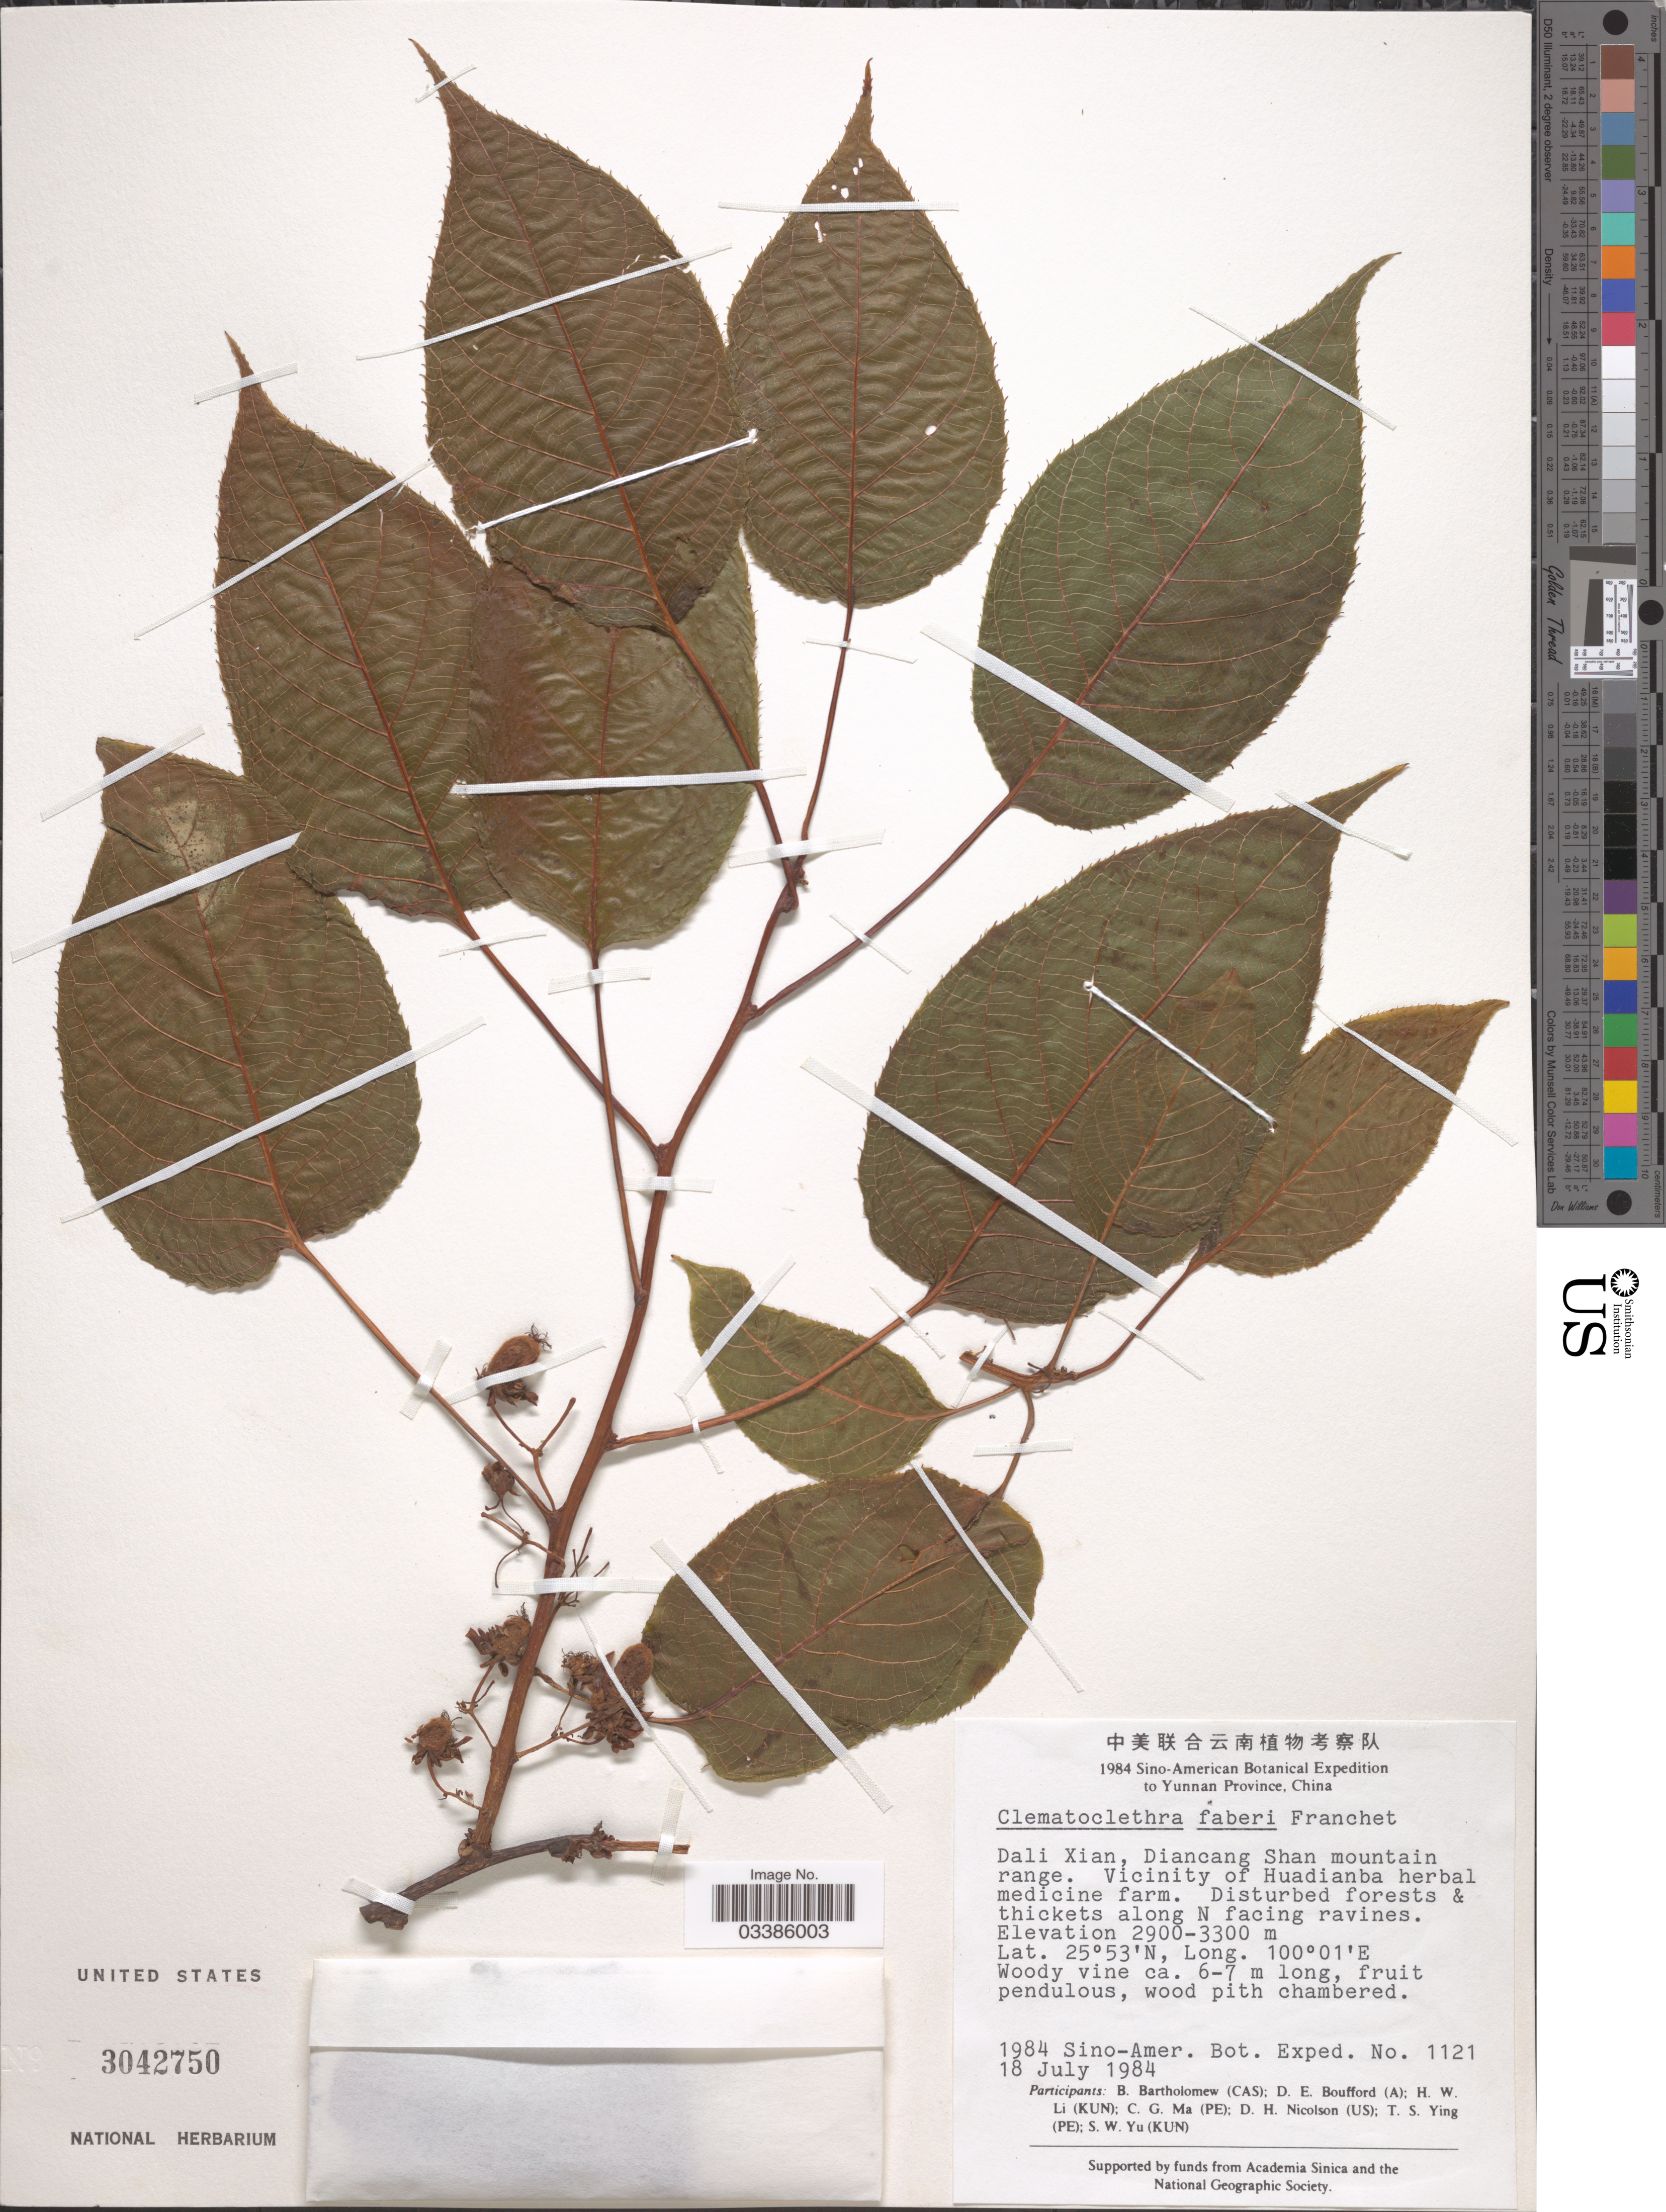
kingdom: Plantae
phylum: Tracheophyta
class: Magnoliopsida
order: Ericales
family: Actinidiaceae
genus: Clematoclethra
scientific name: Clematoclethra faberi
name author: Franch.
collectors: Sino-Amer. Bot. Exped. 1984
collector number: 1121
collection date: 1984-07-18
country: China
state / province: Yunnan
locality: Dali Xian, Diancang Shan mountain range. Vicinity of Huadianba herbal medicine farm.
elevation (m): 2900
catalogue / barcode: US 3042750